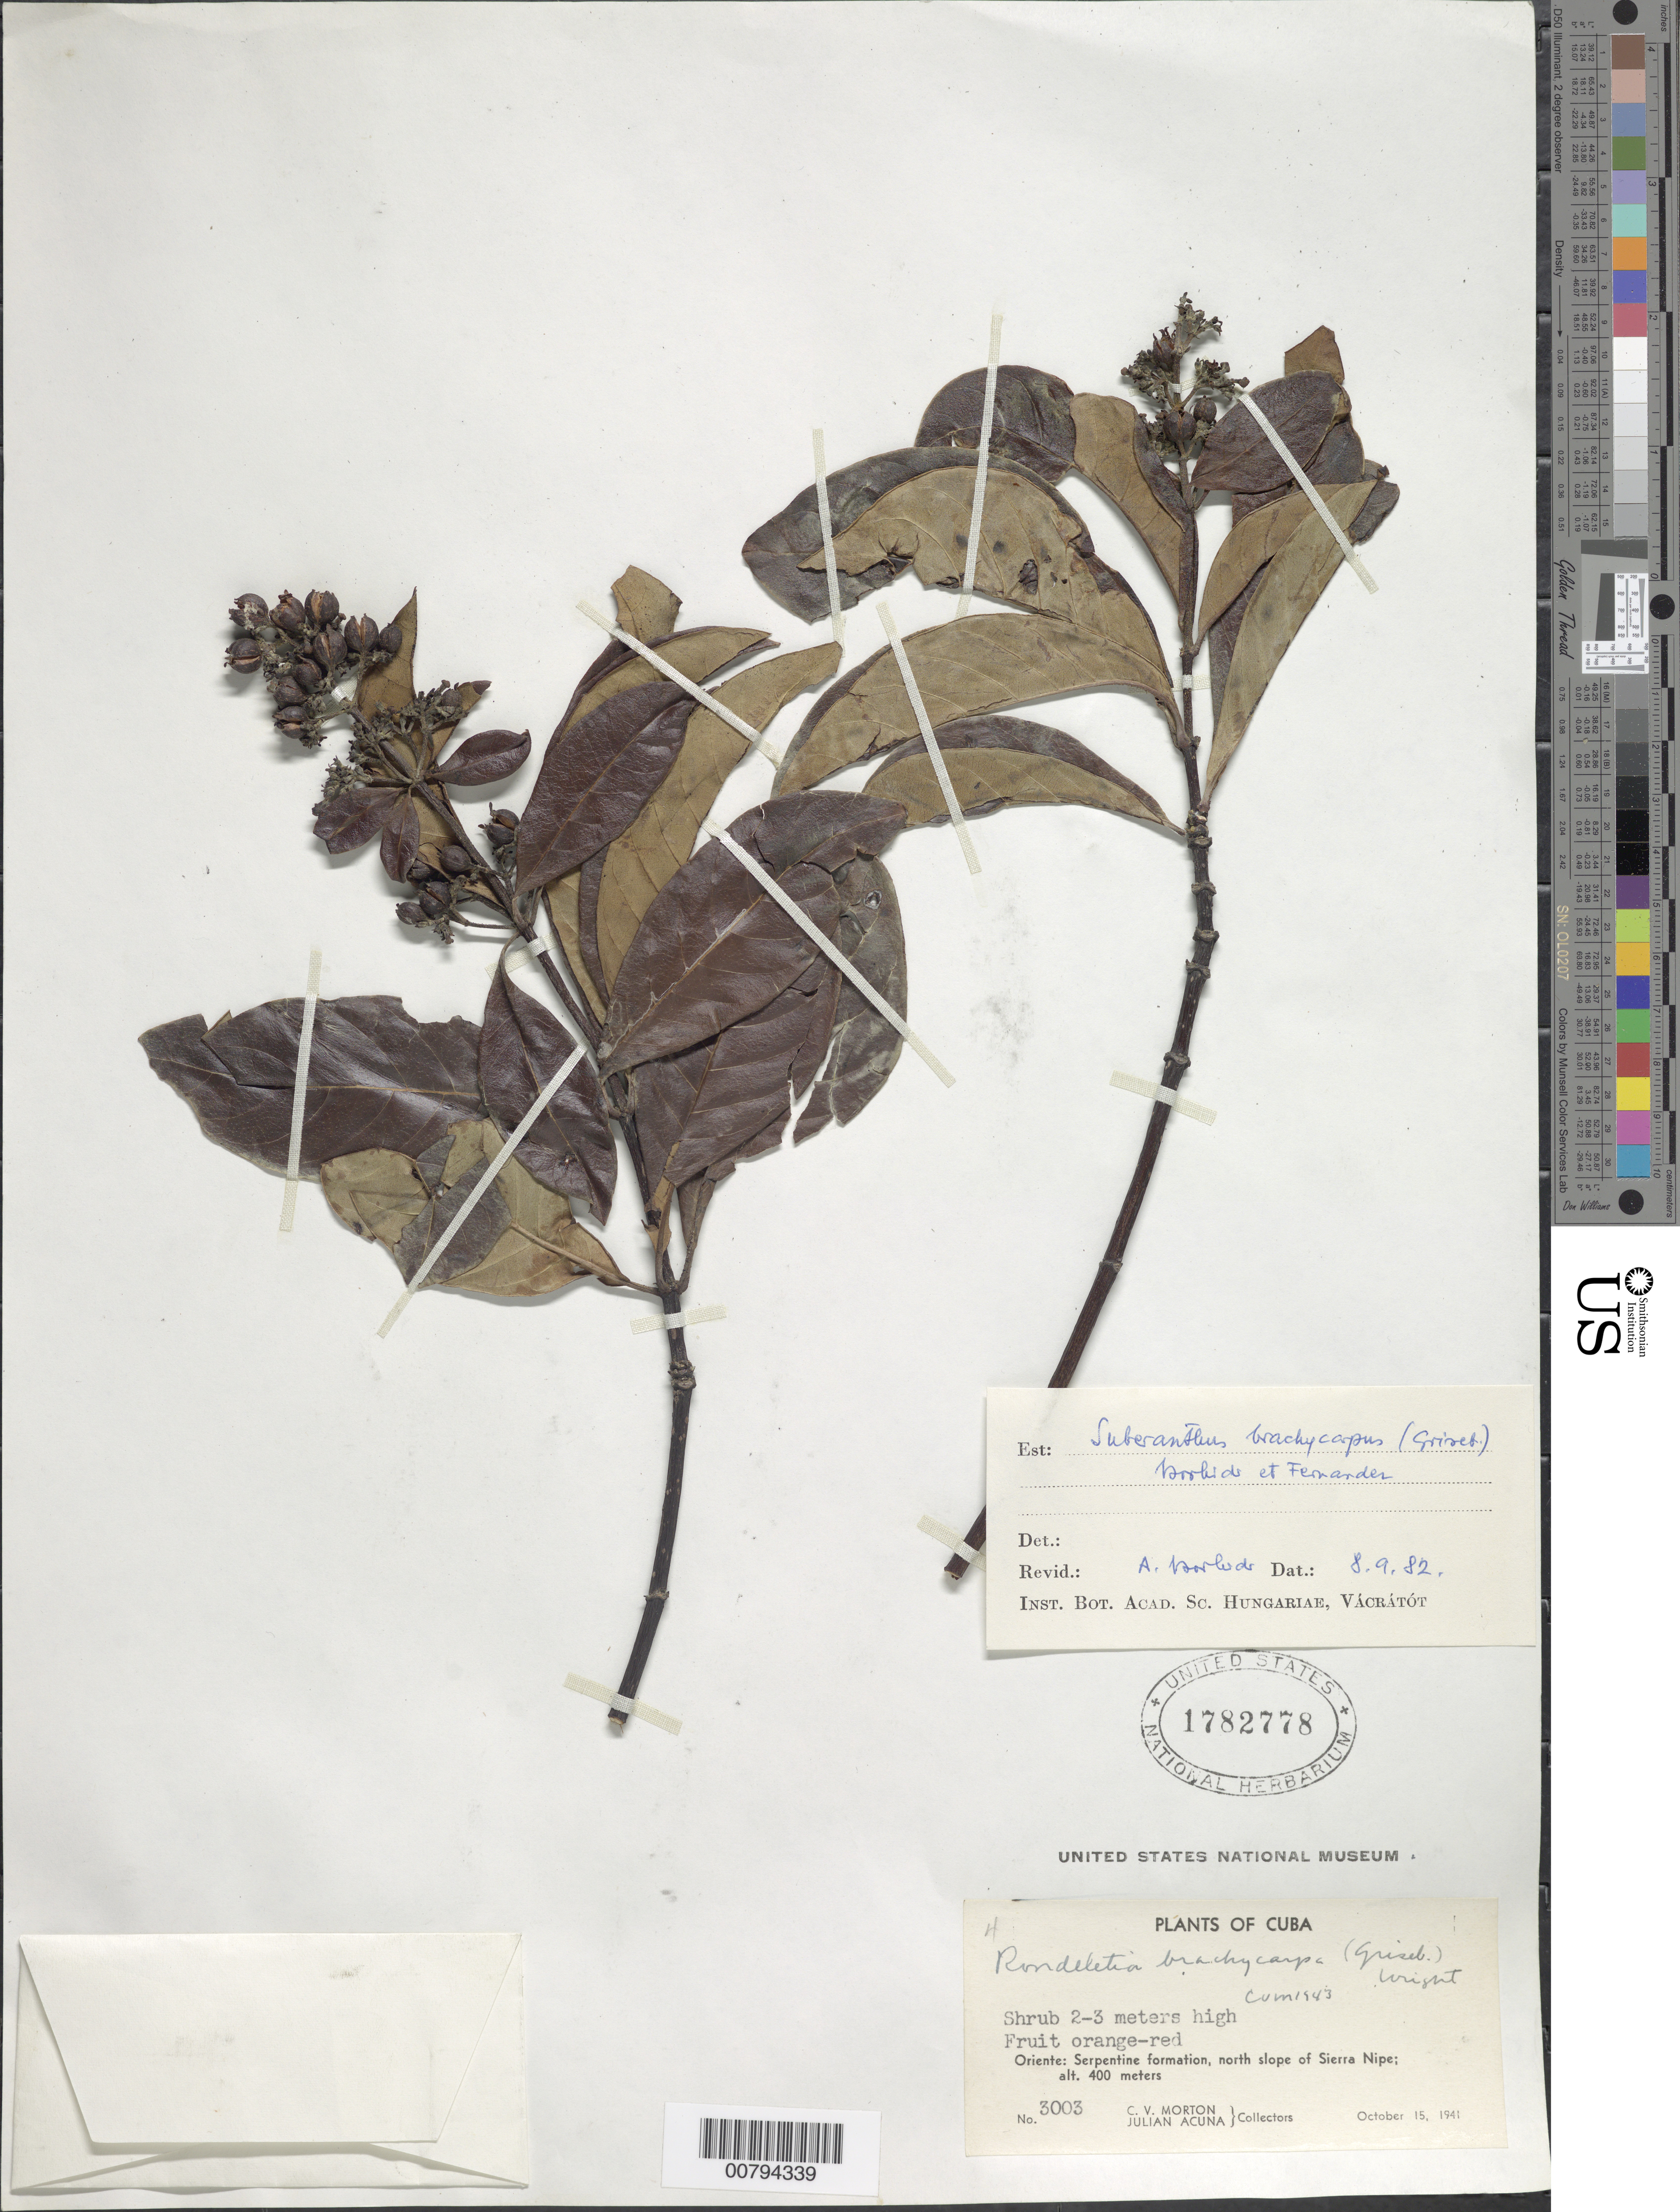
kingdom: Plantae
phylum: Tracheophyta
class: Magnoliopsida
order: Gentianales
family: Rubiaceae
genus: Suberanthus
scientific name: Suberanthus brachycarpus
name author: (Griseb.) Borhidi & Fernández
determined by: Borhidi, Attila L.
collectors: C. V. Morton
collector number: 3003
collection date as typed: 15 Oct 1941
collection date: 1941-10-15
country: Cuba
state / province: Oriente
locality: North slope of Sierra Nipe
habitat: Serpentine formation on slope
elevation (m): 400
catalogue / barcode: US 1782778